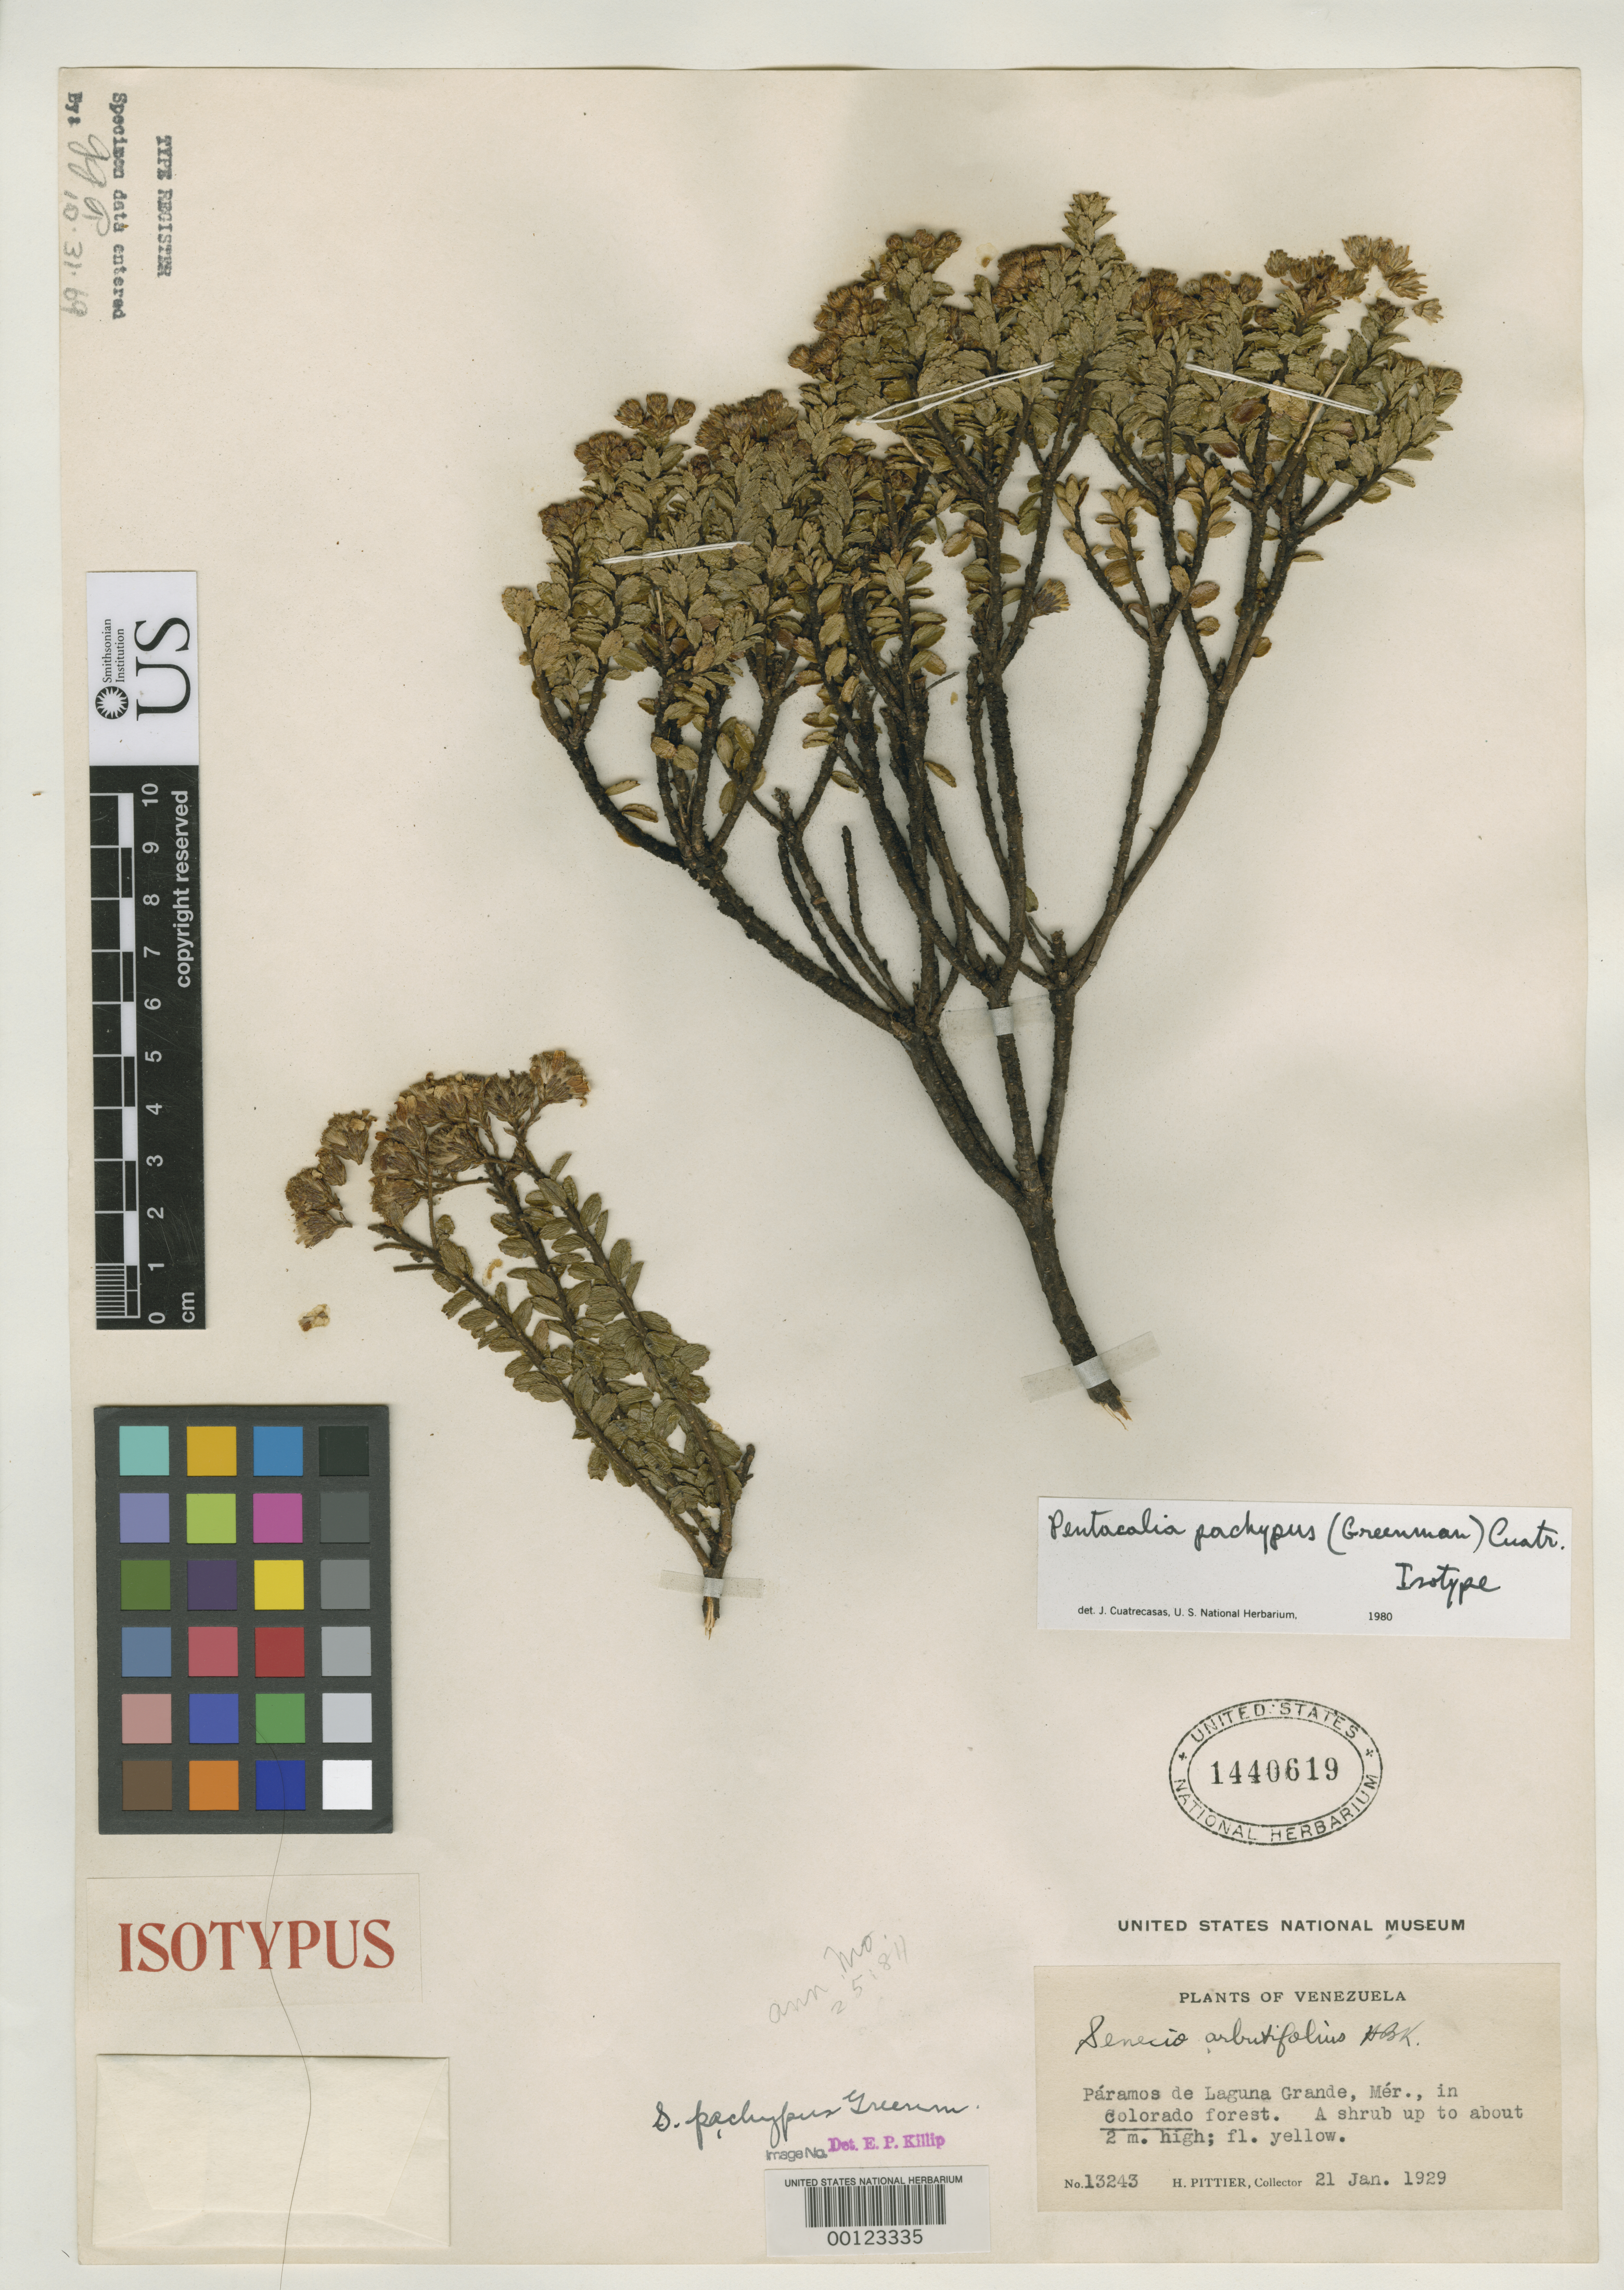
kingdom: Plantae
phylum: Tracheophyta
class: Magnoliopsida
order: Asterales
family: Asteraceae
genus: Senecio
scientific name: Senecio pachypus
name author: Greenm.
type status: Isotype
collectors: H. F. Pittier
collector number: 13243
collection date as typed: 21 Jan 1929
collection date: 1929-01-21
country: Venezuela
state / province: Mérida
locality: Páramos de Laguna Grande.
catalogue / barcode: US 1440619